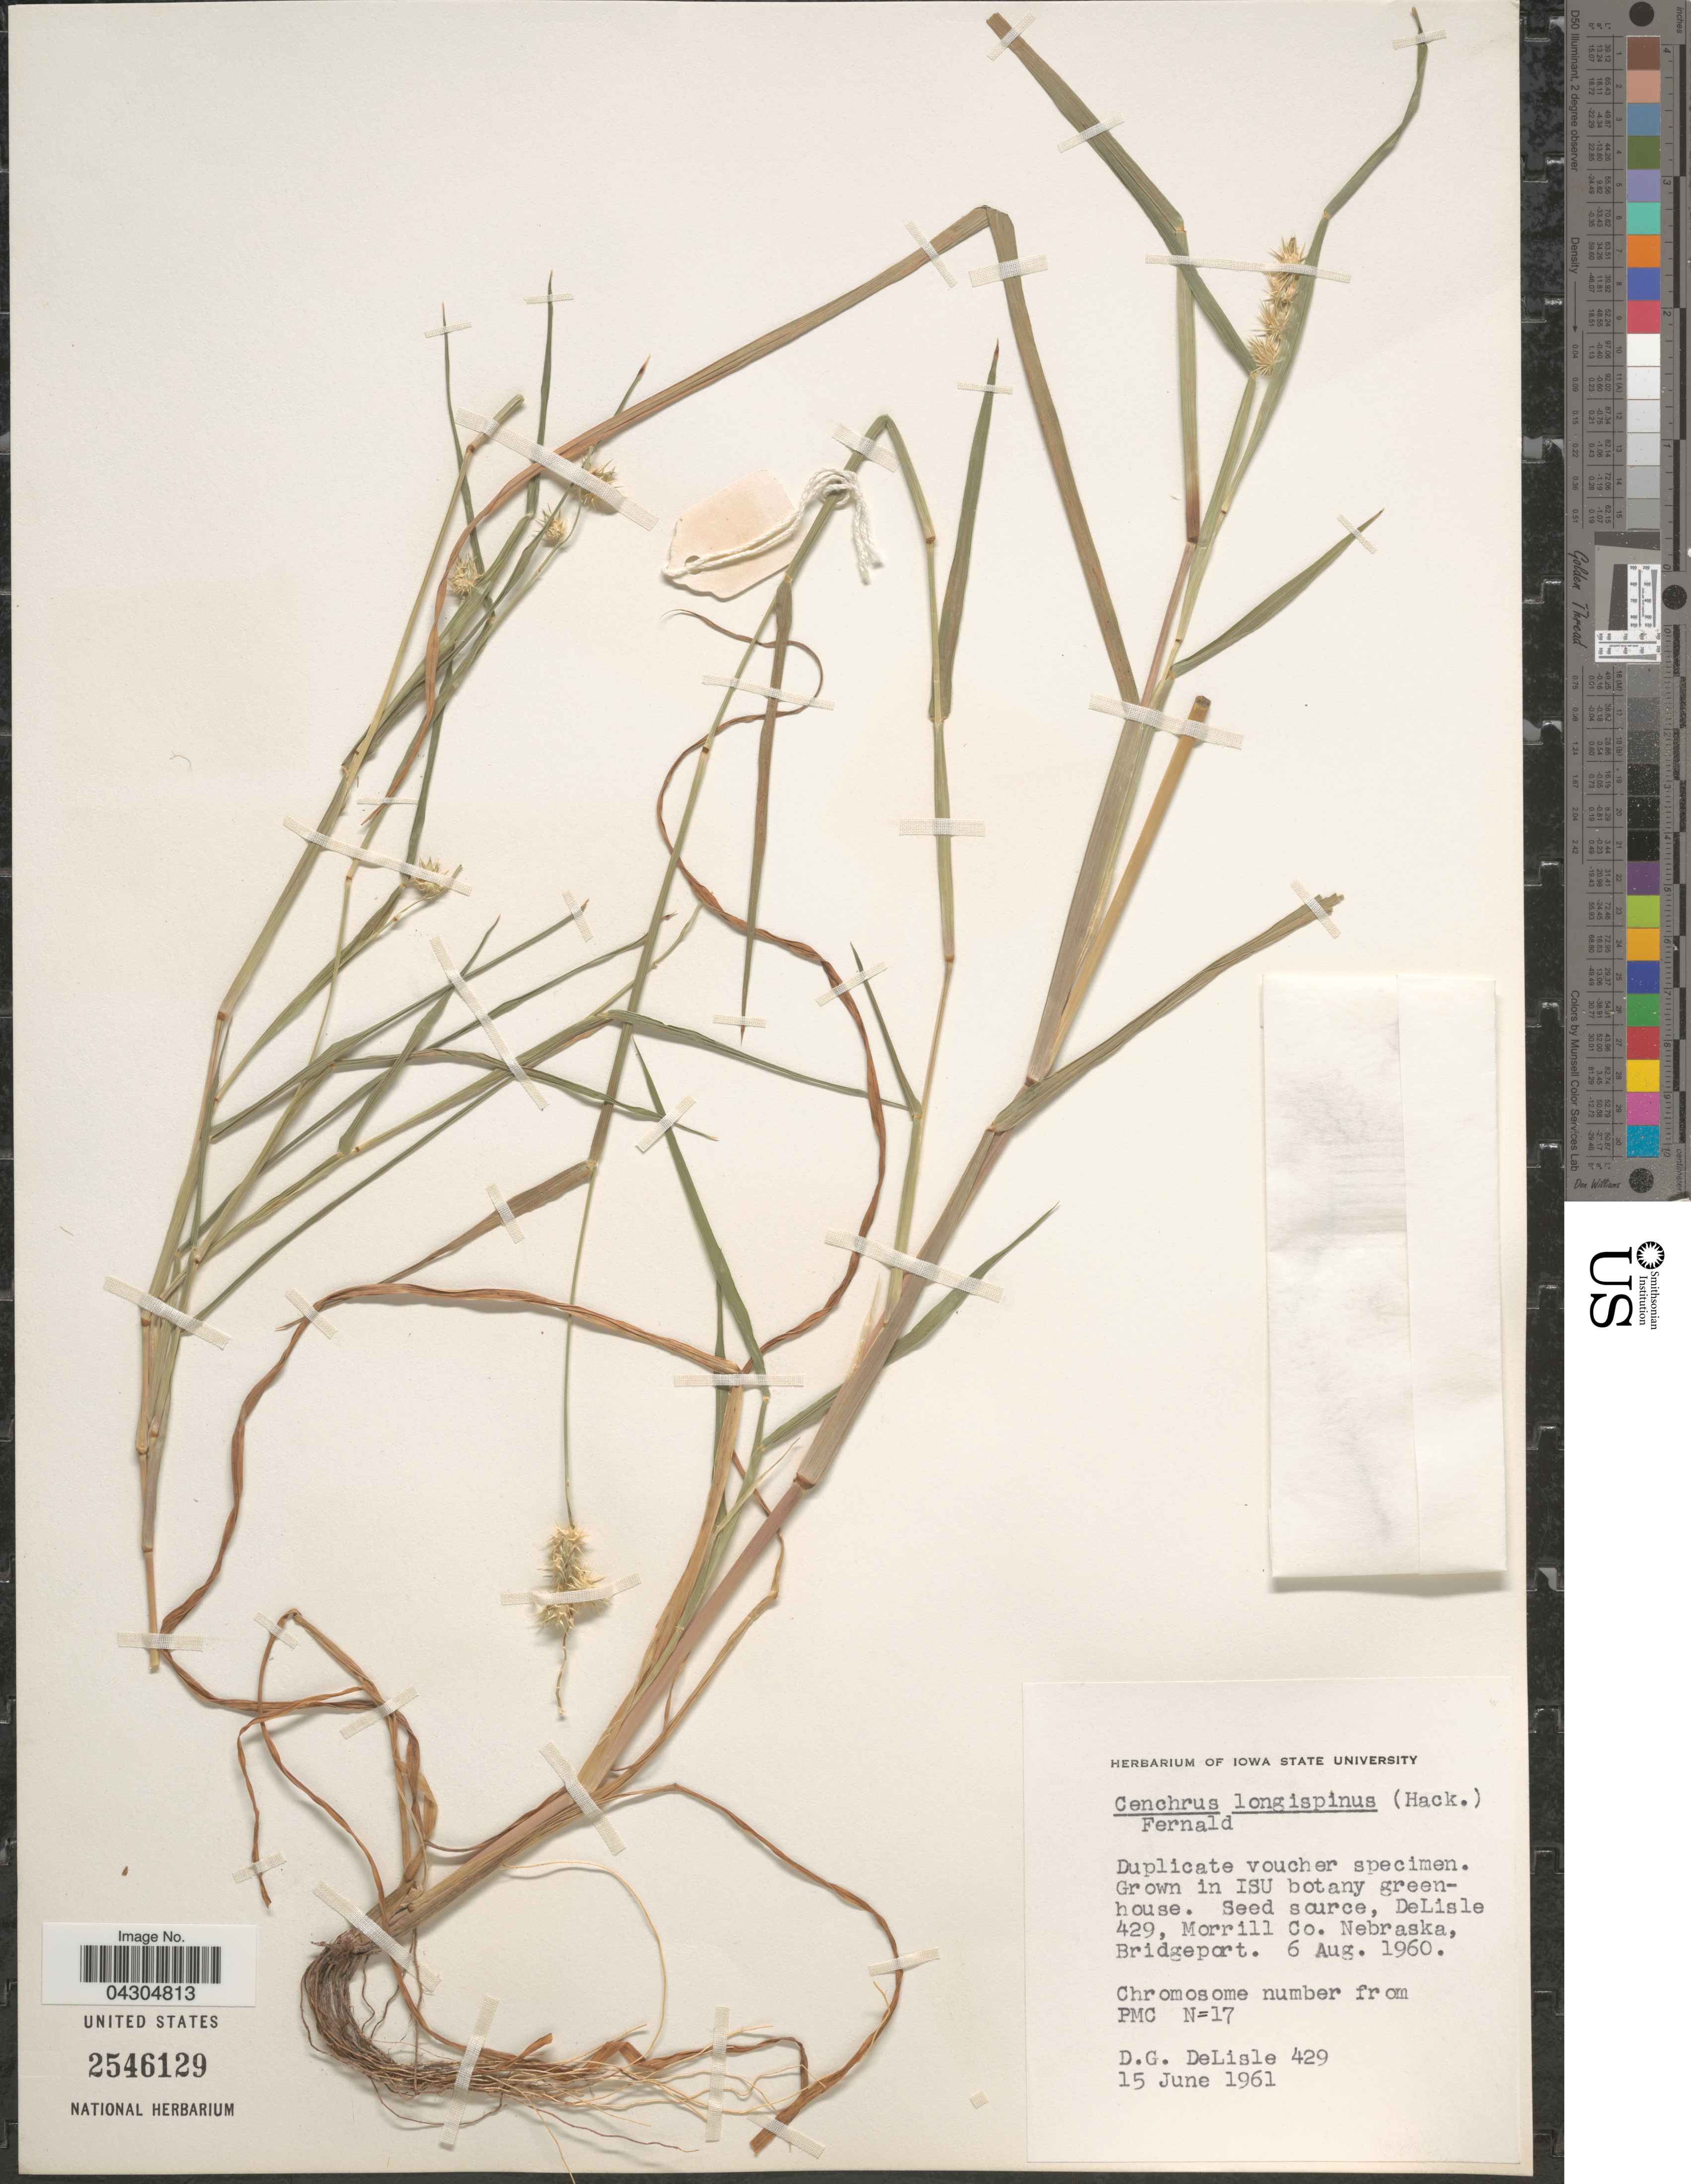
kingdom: Plantae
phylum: Tracheophyta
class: Liliopsida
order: Poales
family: Poaceae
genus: Cenchrus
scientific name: Cenchrus longispinus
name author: (Hack.) Fernald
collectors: D. DeLisle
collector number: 429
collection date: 1961-06-15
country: United States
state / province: Nebraska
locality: DeLisle 429, Morrill Co., Bridgeport.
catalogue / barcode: US 2546129